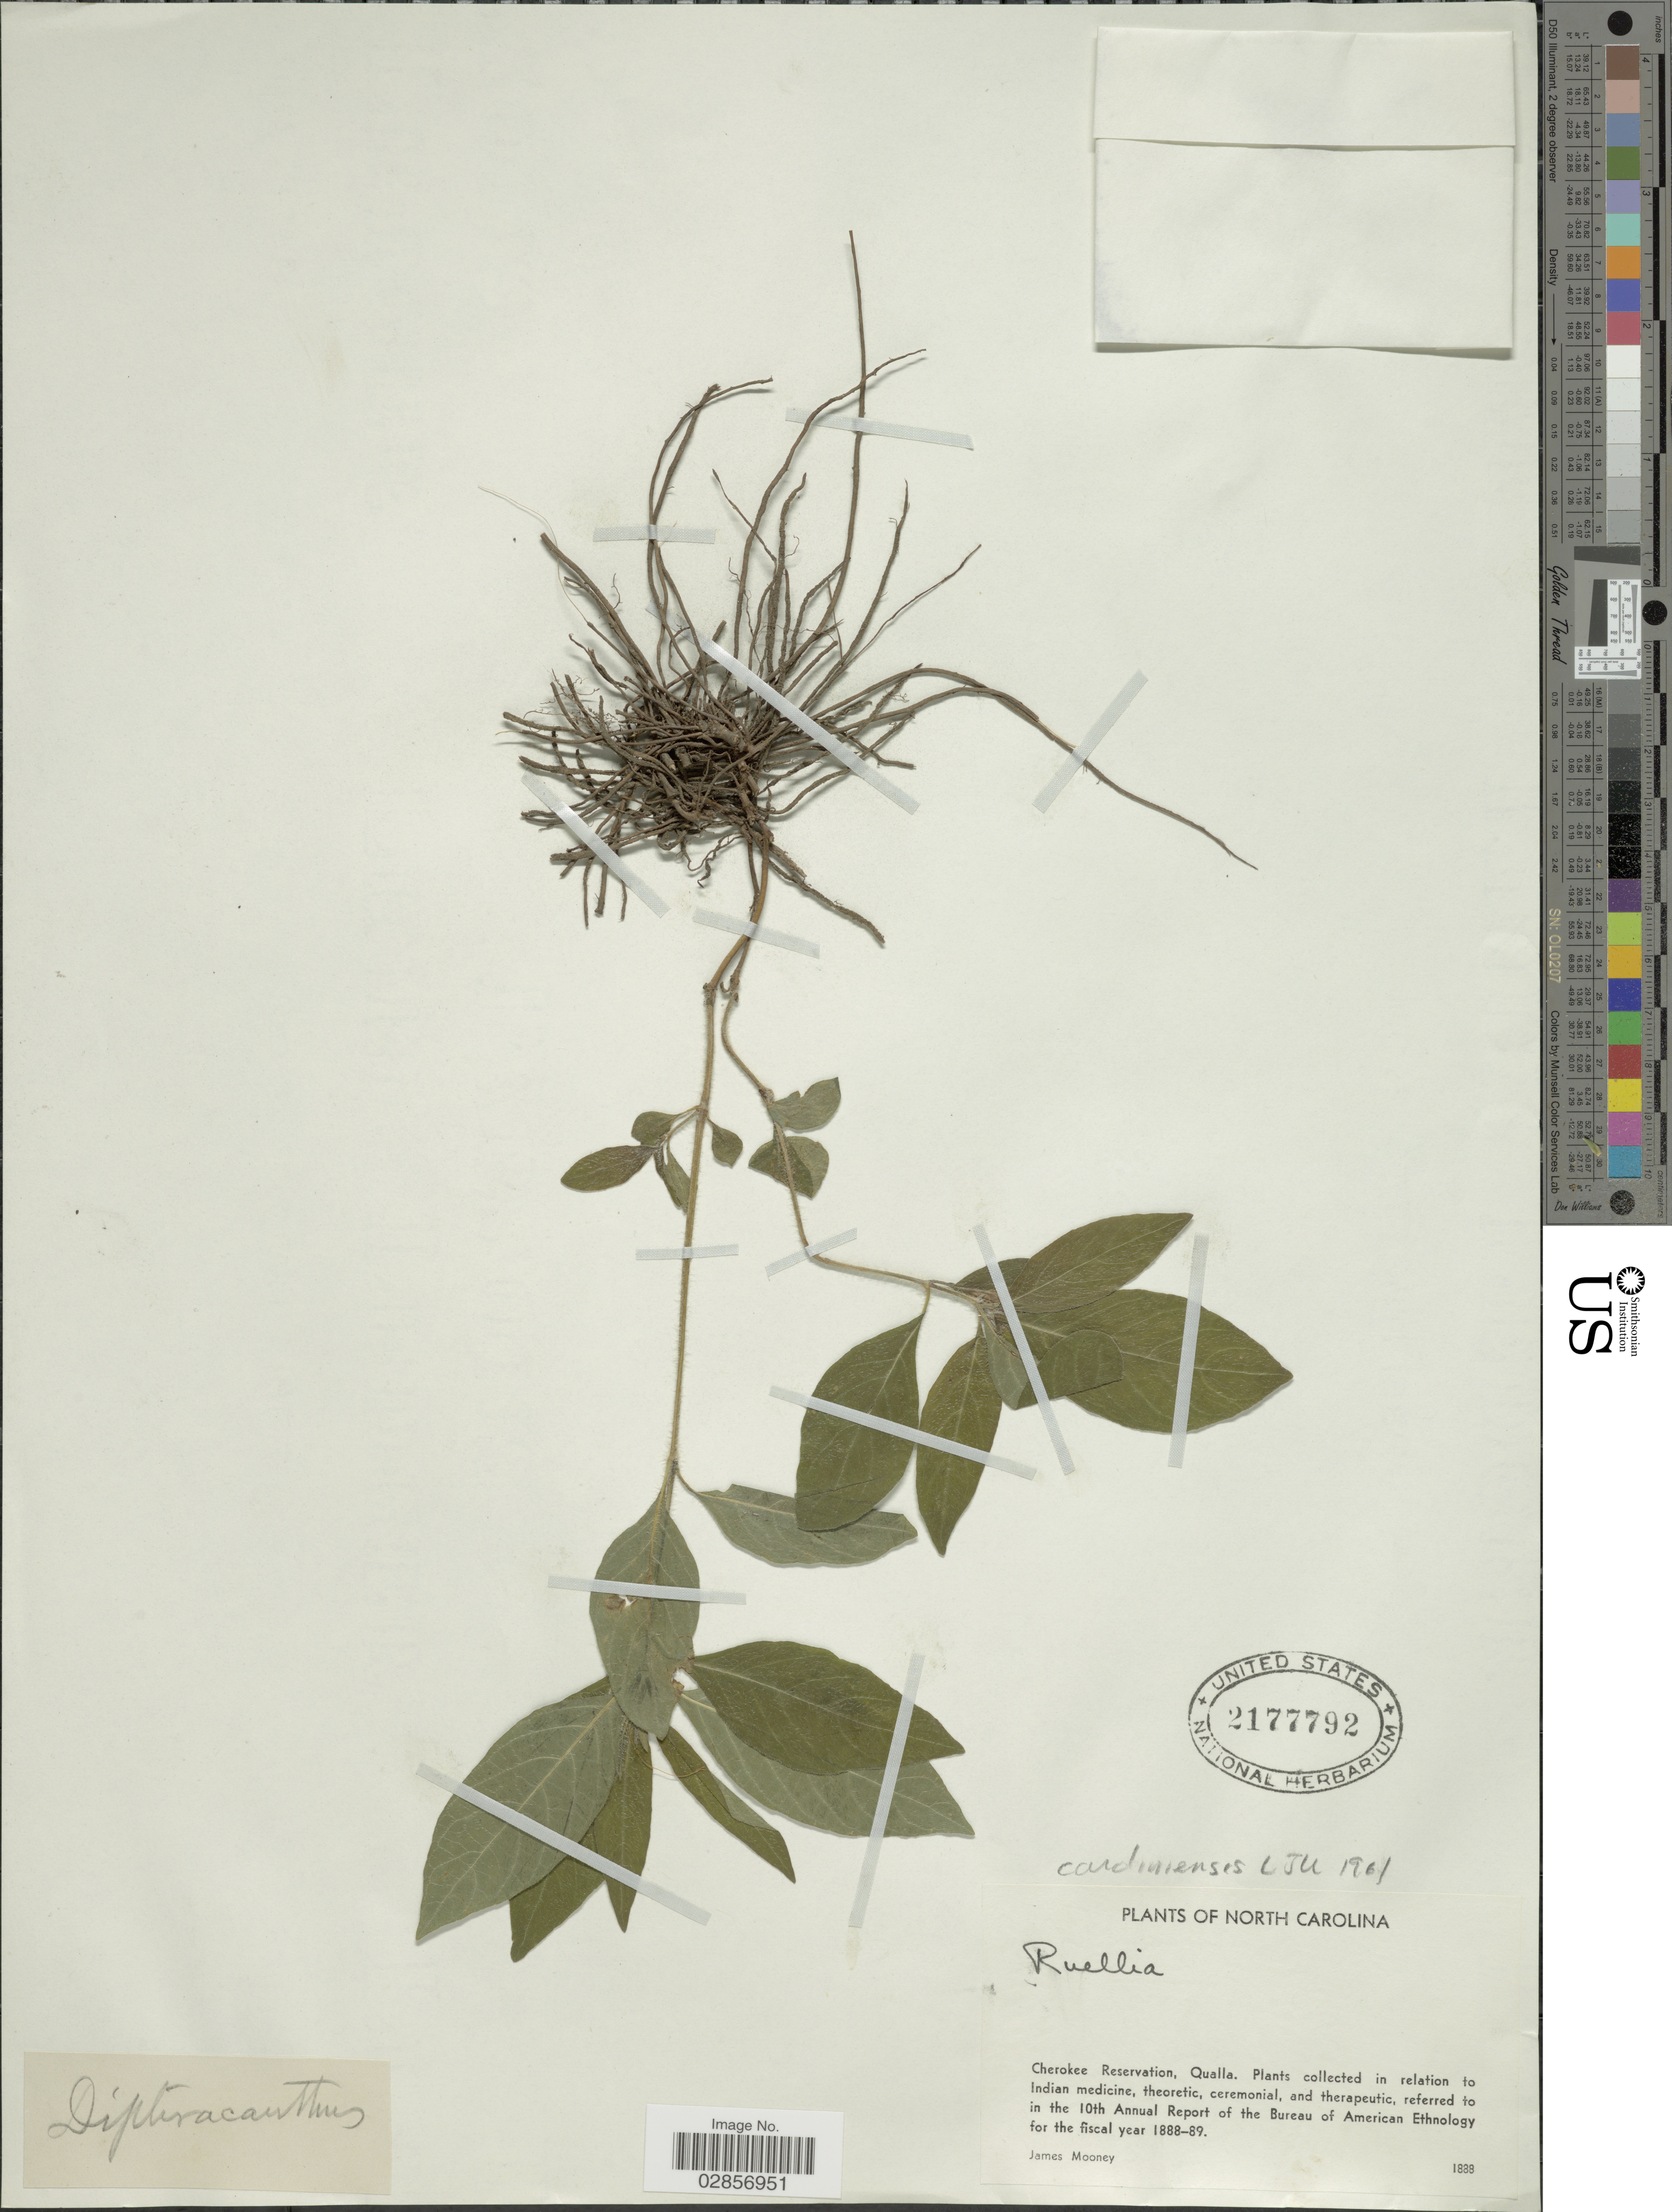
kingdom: Plantae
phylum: Tracheophyta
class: Magnoliopsida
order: Lamiales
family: Acanthaceae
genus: Ruellia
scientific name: Ruellia caroliniensis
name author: (J.F. Gmel.) Steud.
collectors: J. Mooney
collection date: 1888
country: United States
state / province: North Carolina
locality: Cherokee Reservation, Qualla.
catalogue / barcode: US 2177792